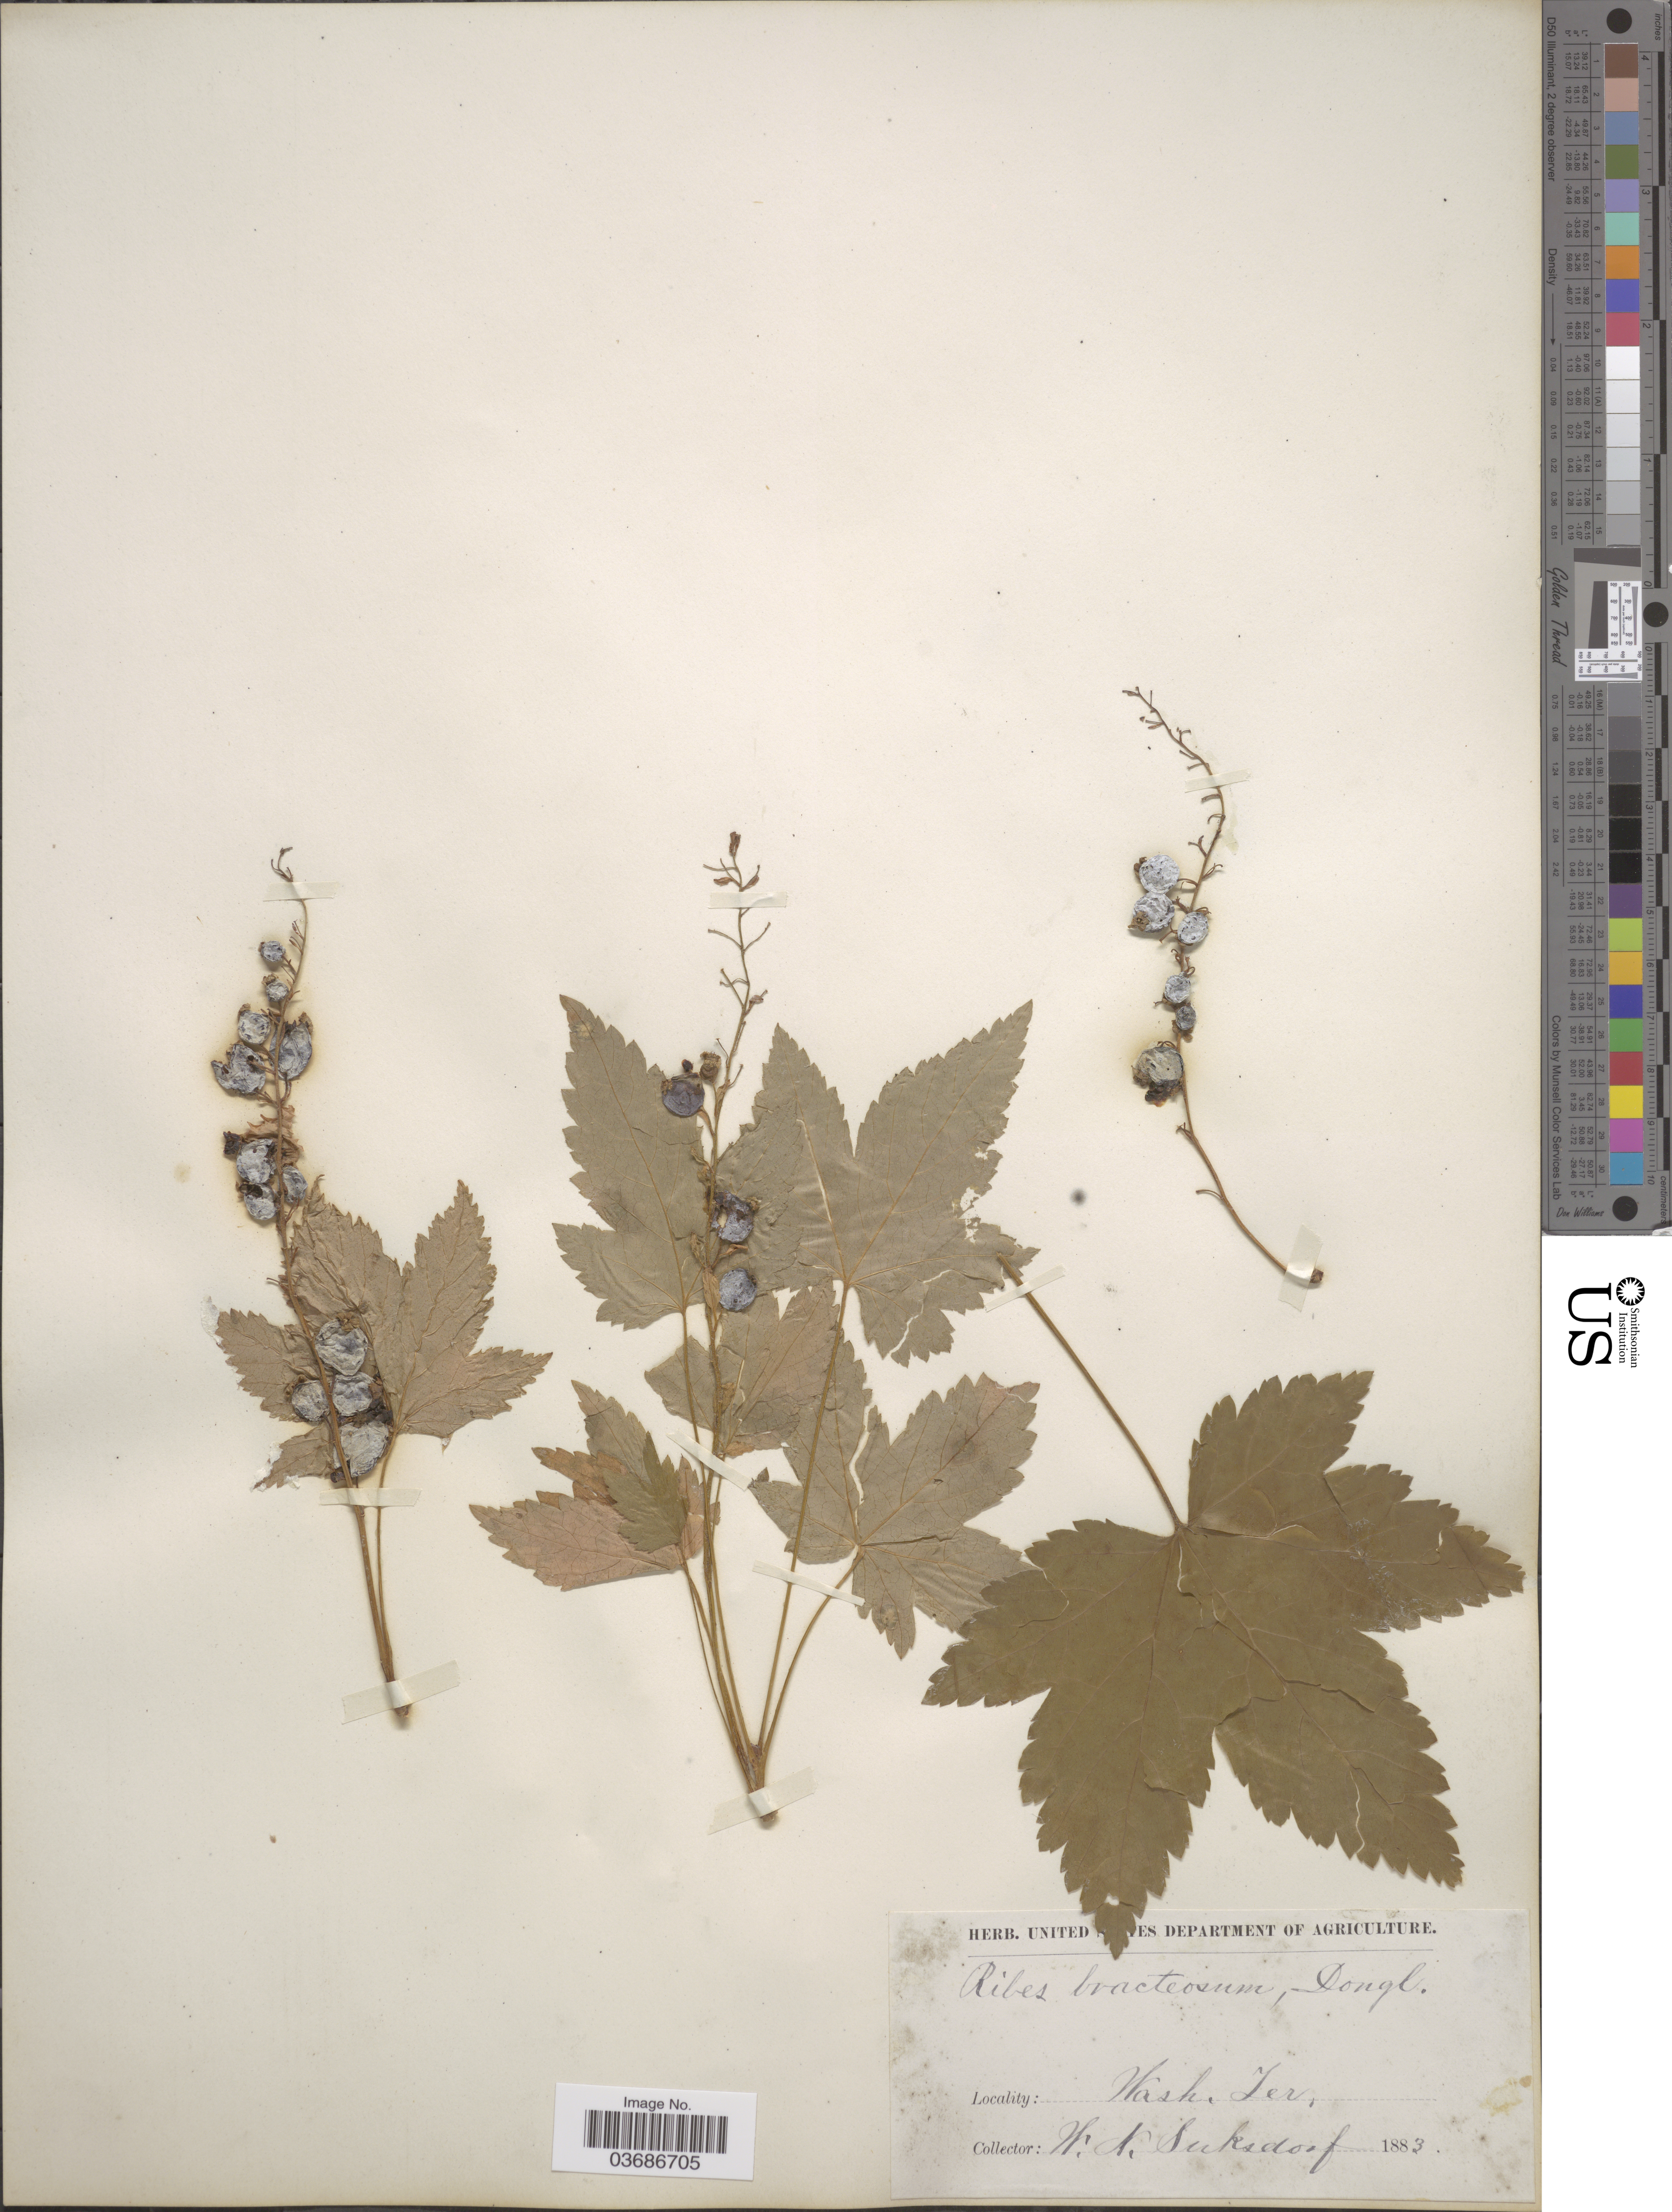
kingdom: Plantae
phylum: Tracheophyta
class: Magnoliopsida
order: Saxifragales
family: Grossulariaceae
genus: Ribes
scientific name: Ribes bracteosum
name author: Douglas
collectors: W. N. Suksdorf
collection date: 1883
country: United States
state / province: Washington